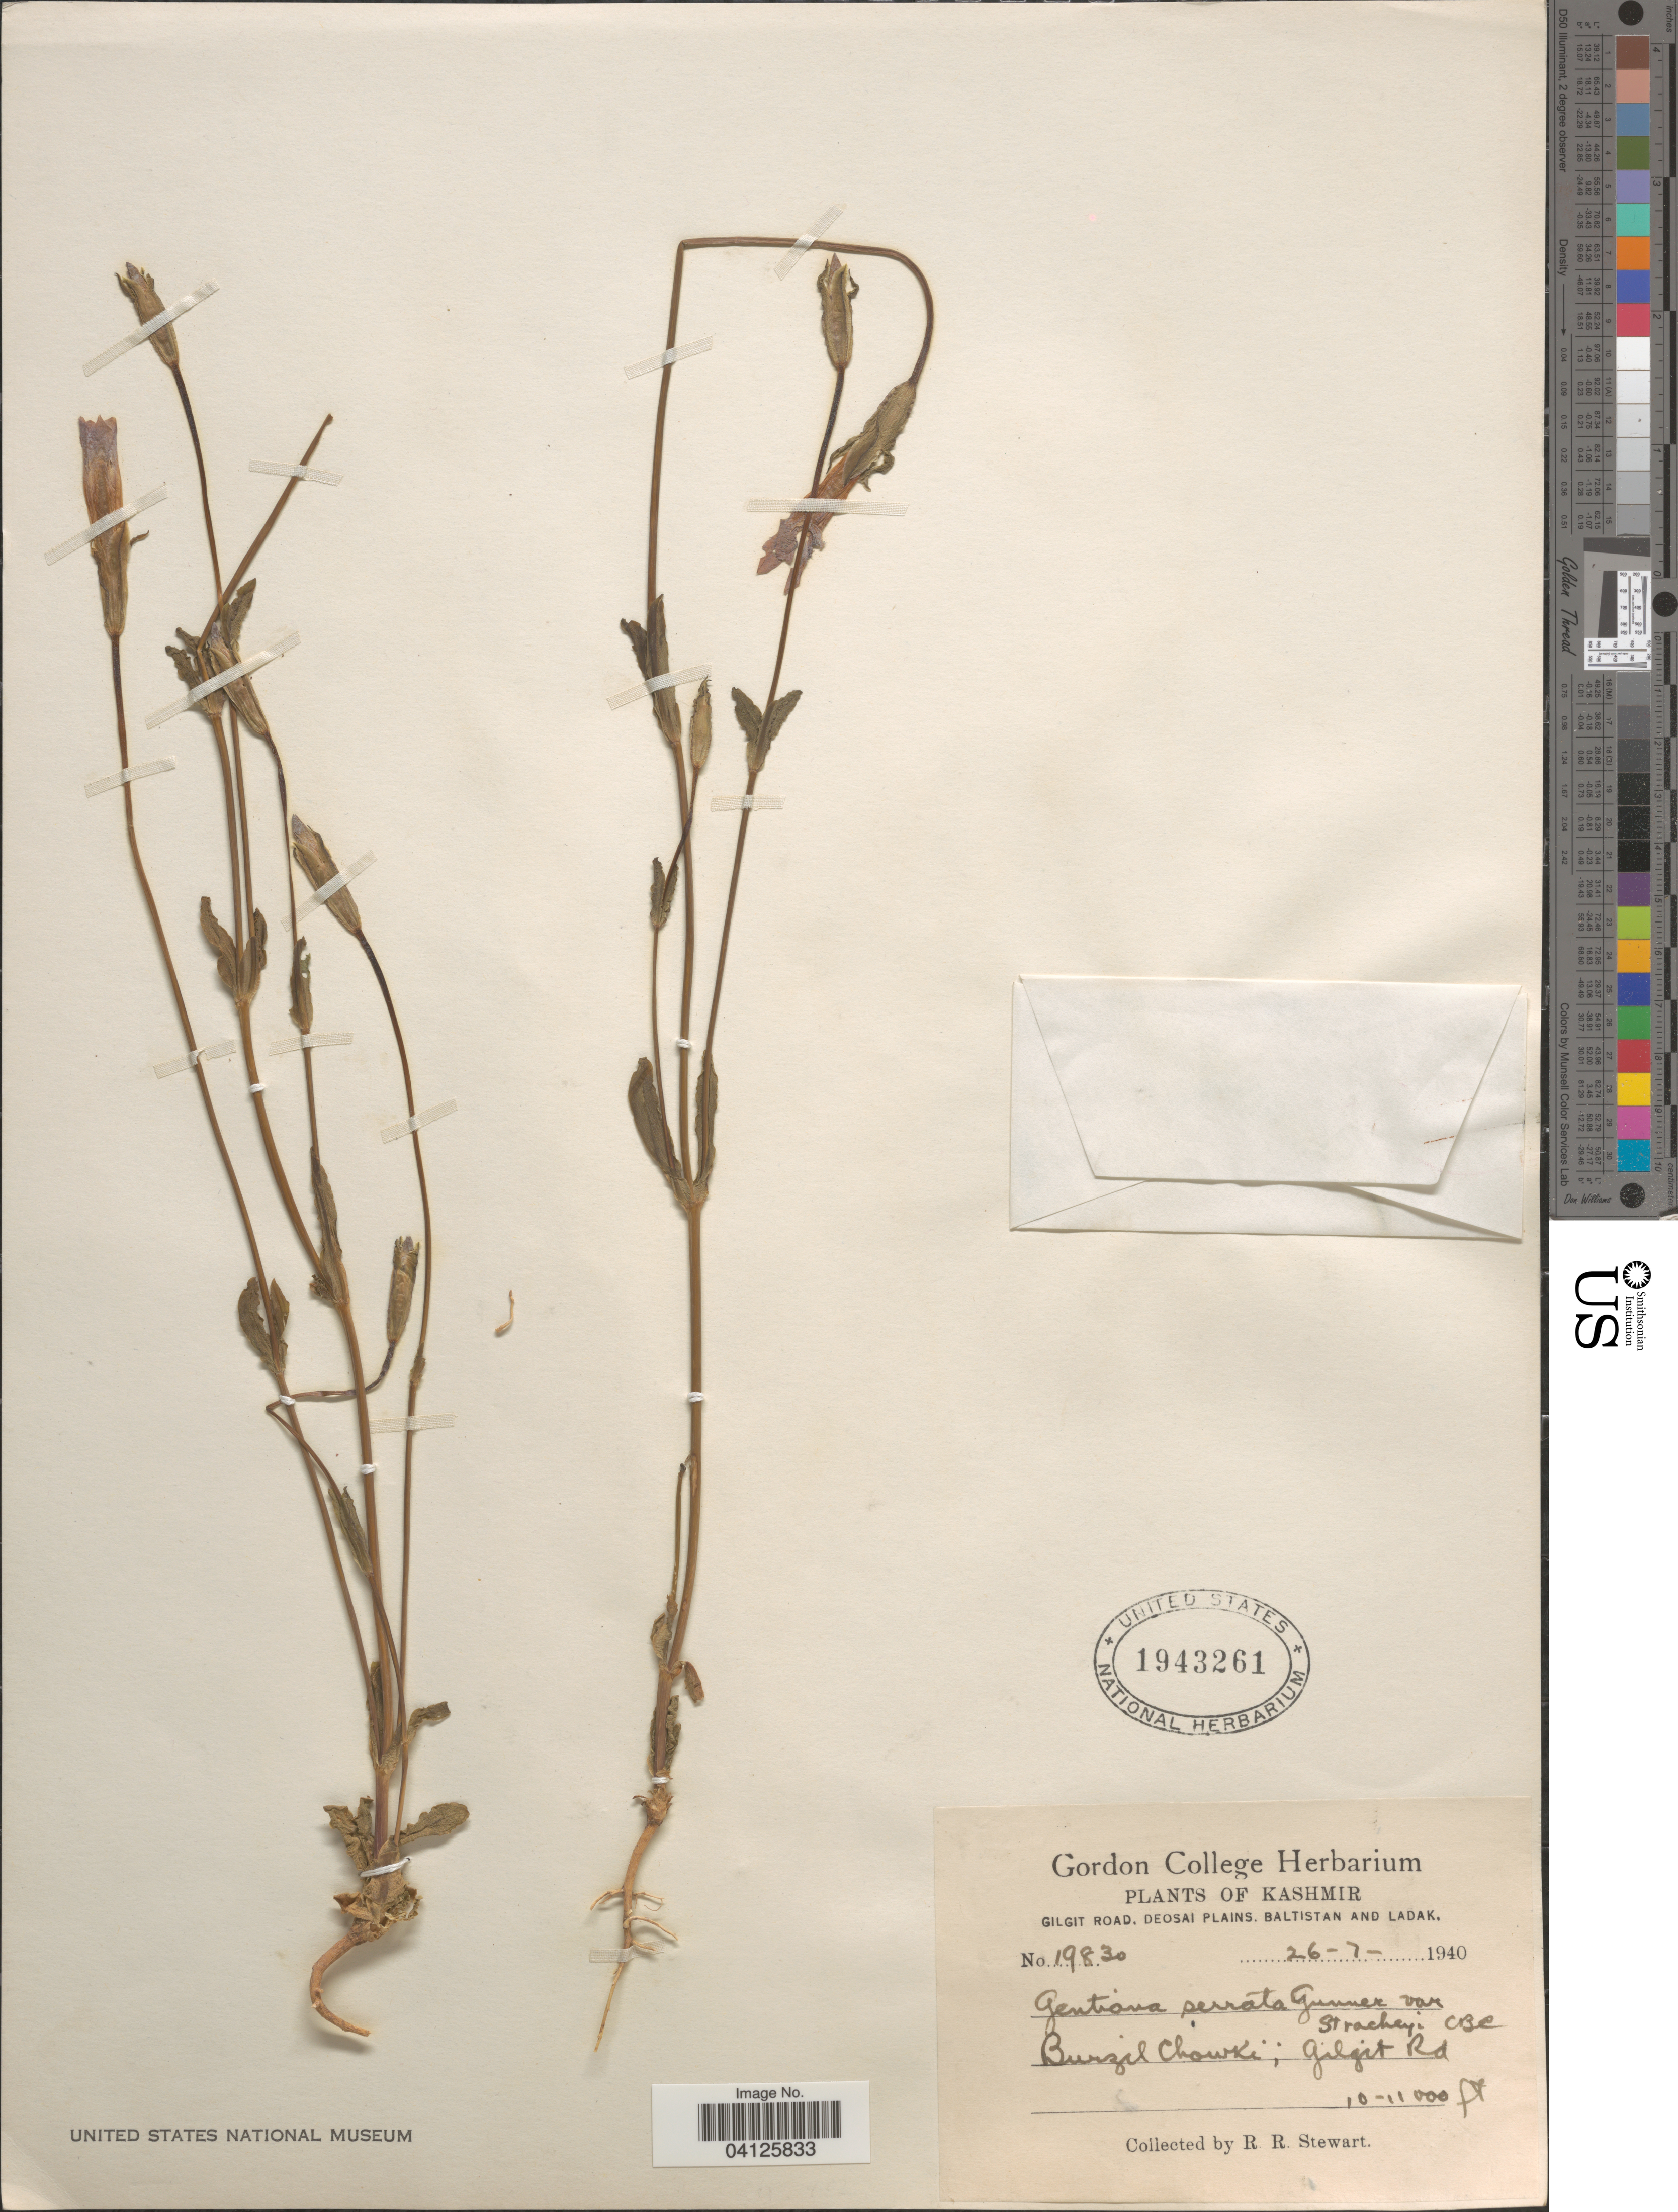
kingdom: Plantae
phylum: Tracheophyta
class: Magnoliopsida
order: Gentianales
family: Gentianaceae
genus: Gentiana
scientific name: Gentiana serrata var. stracheyi (C.B. Clarke) comb. nov. ined.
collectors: R. Stewart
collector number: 19830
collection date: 1940-07-26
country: Pakistan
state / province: Gilgit-Baltistan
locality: Kashmir. Gilgit Road, Deosai Plains. Baltistan and Ladak. Burzil Chowki; Gilgit Road.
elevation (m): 3048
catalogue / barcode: US 1943261